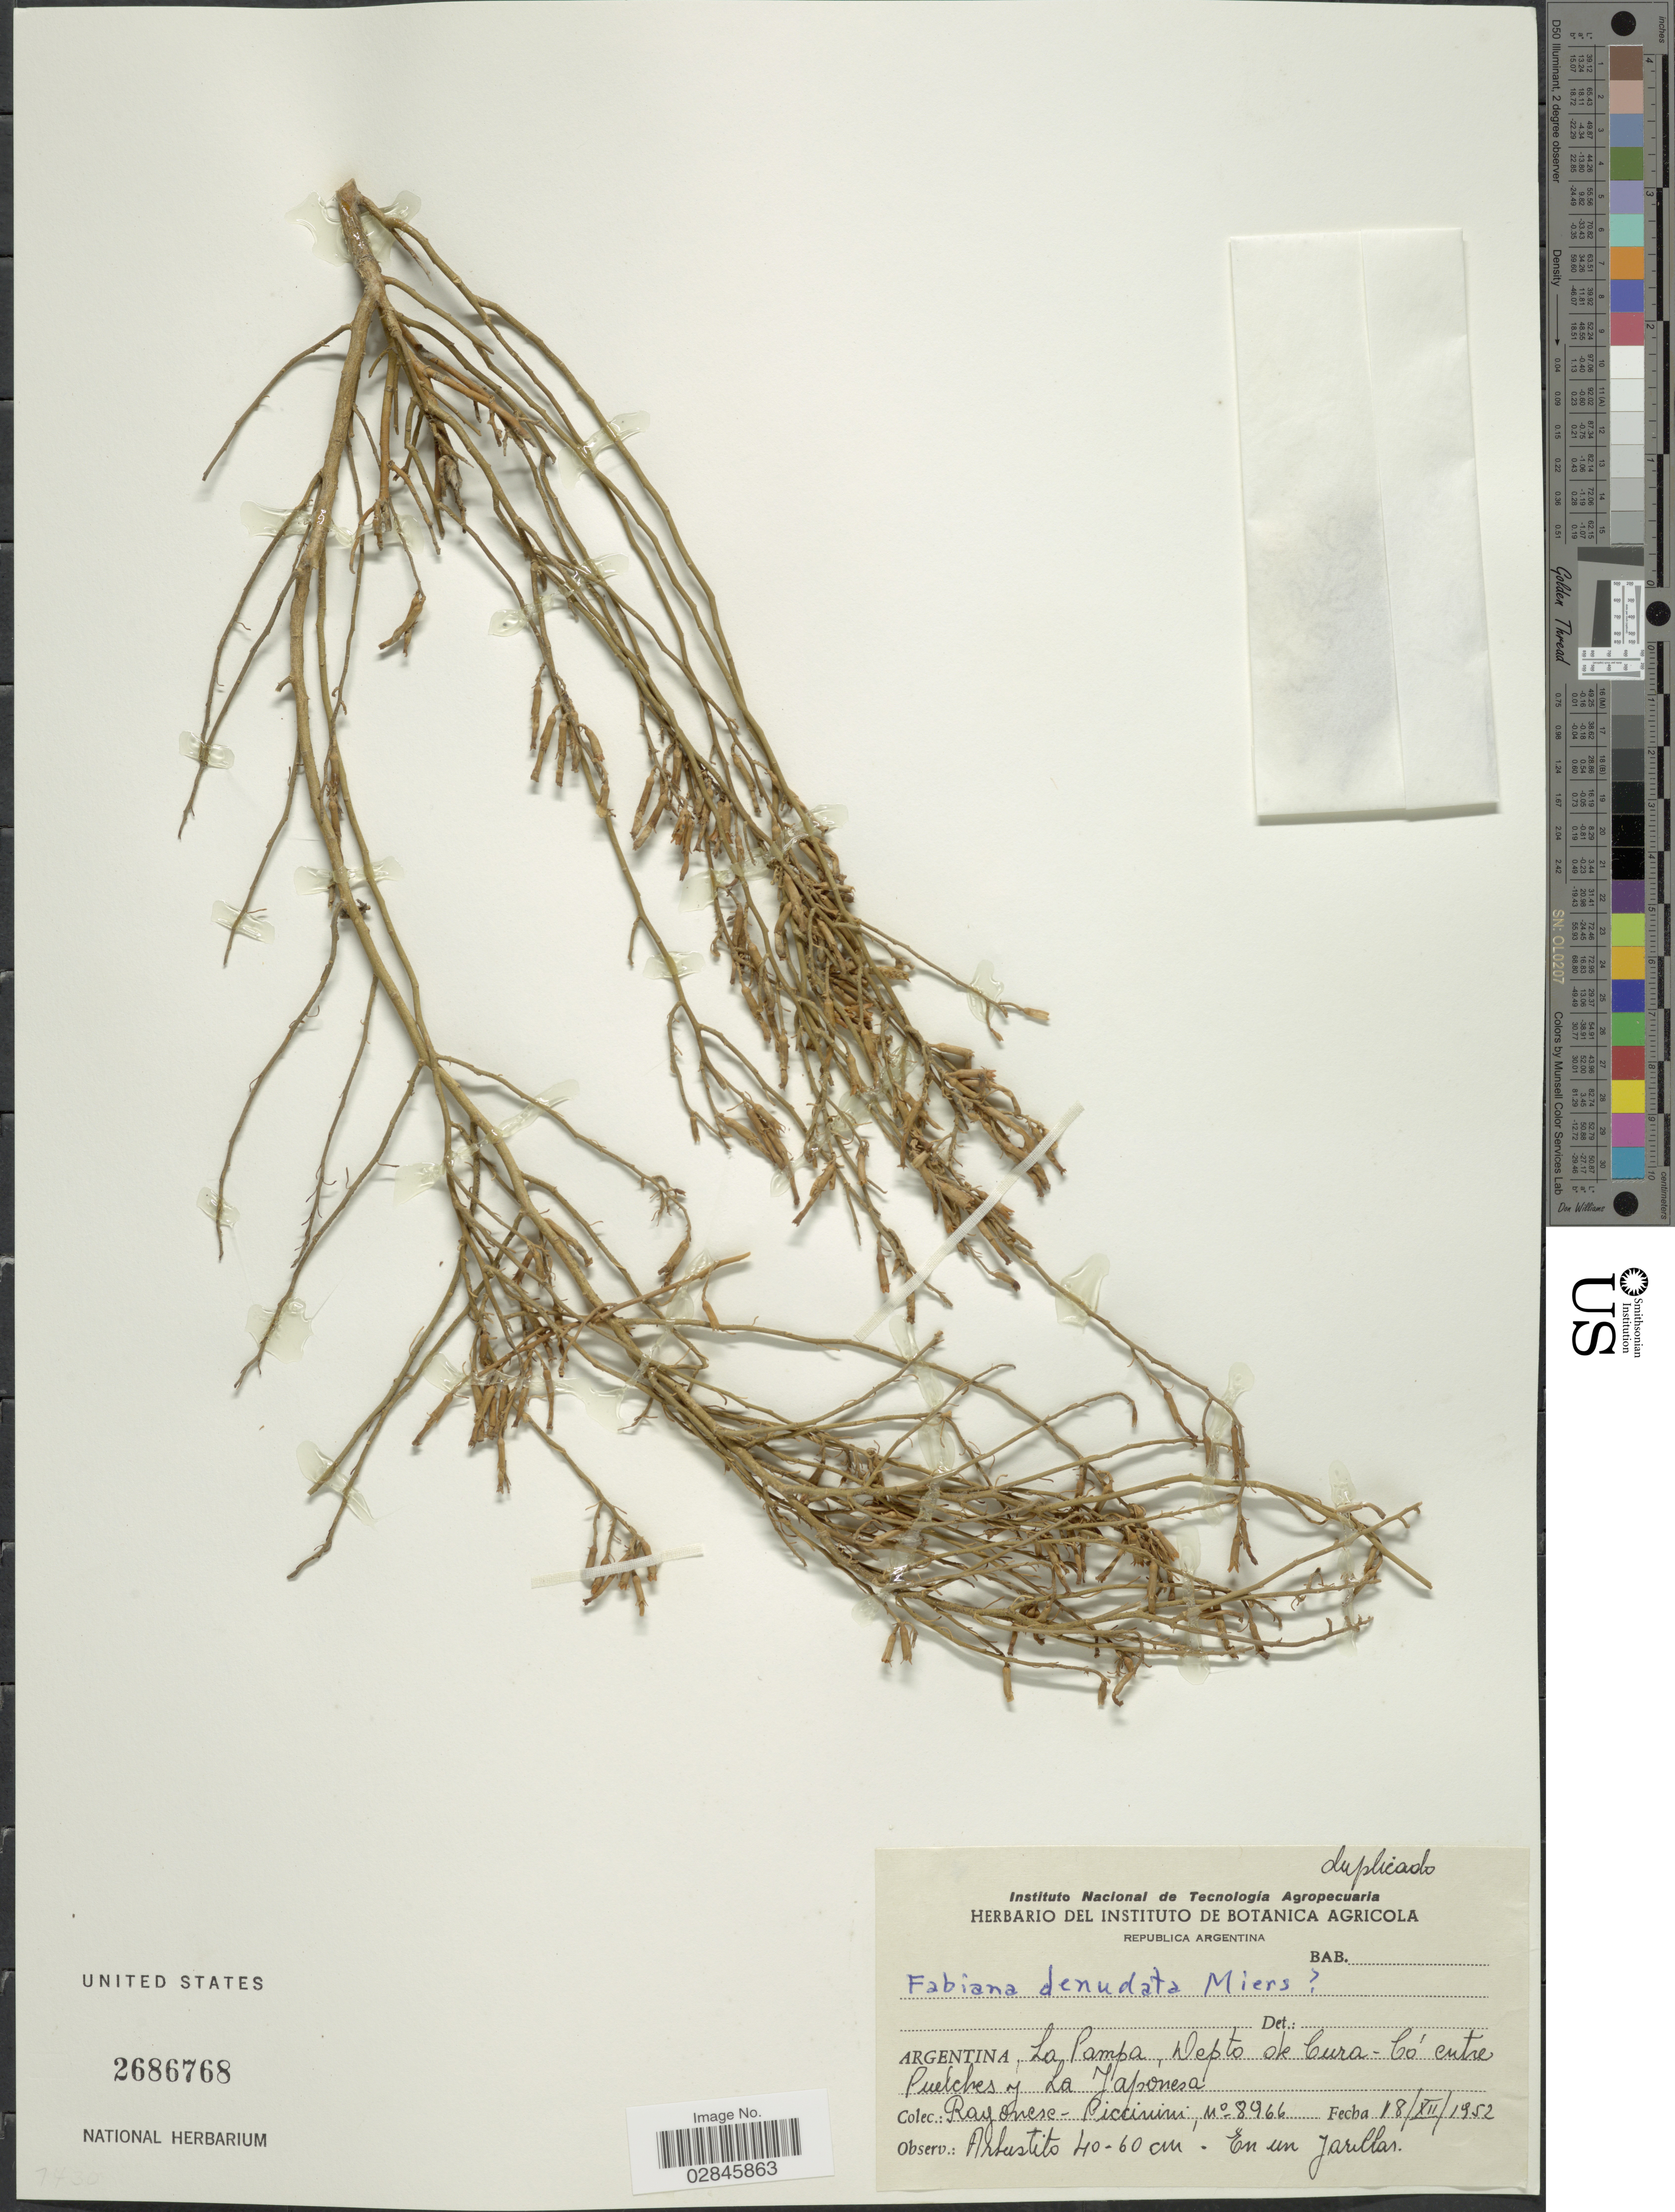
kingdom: Plantae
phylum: Tracheophyta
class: Magnoliopsida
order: Solanales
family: Solanaceae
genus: Fabiana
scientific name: Fabiana denudata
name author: Miers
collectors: Ragonese, -- & Piccinini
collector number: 8966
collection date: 1952-12-18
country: Argentina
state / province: La Pampa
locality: Depto de Cura-Co' entre Puelches y La Japonesa.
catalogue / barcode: US 2686768